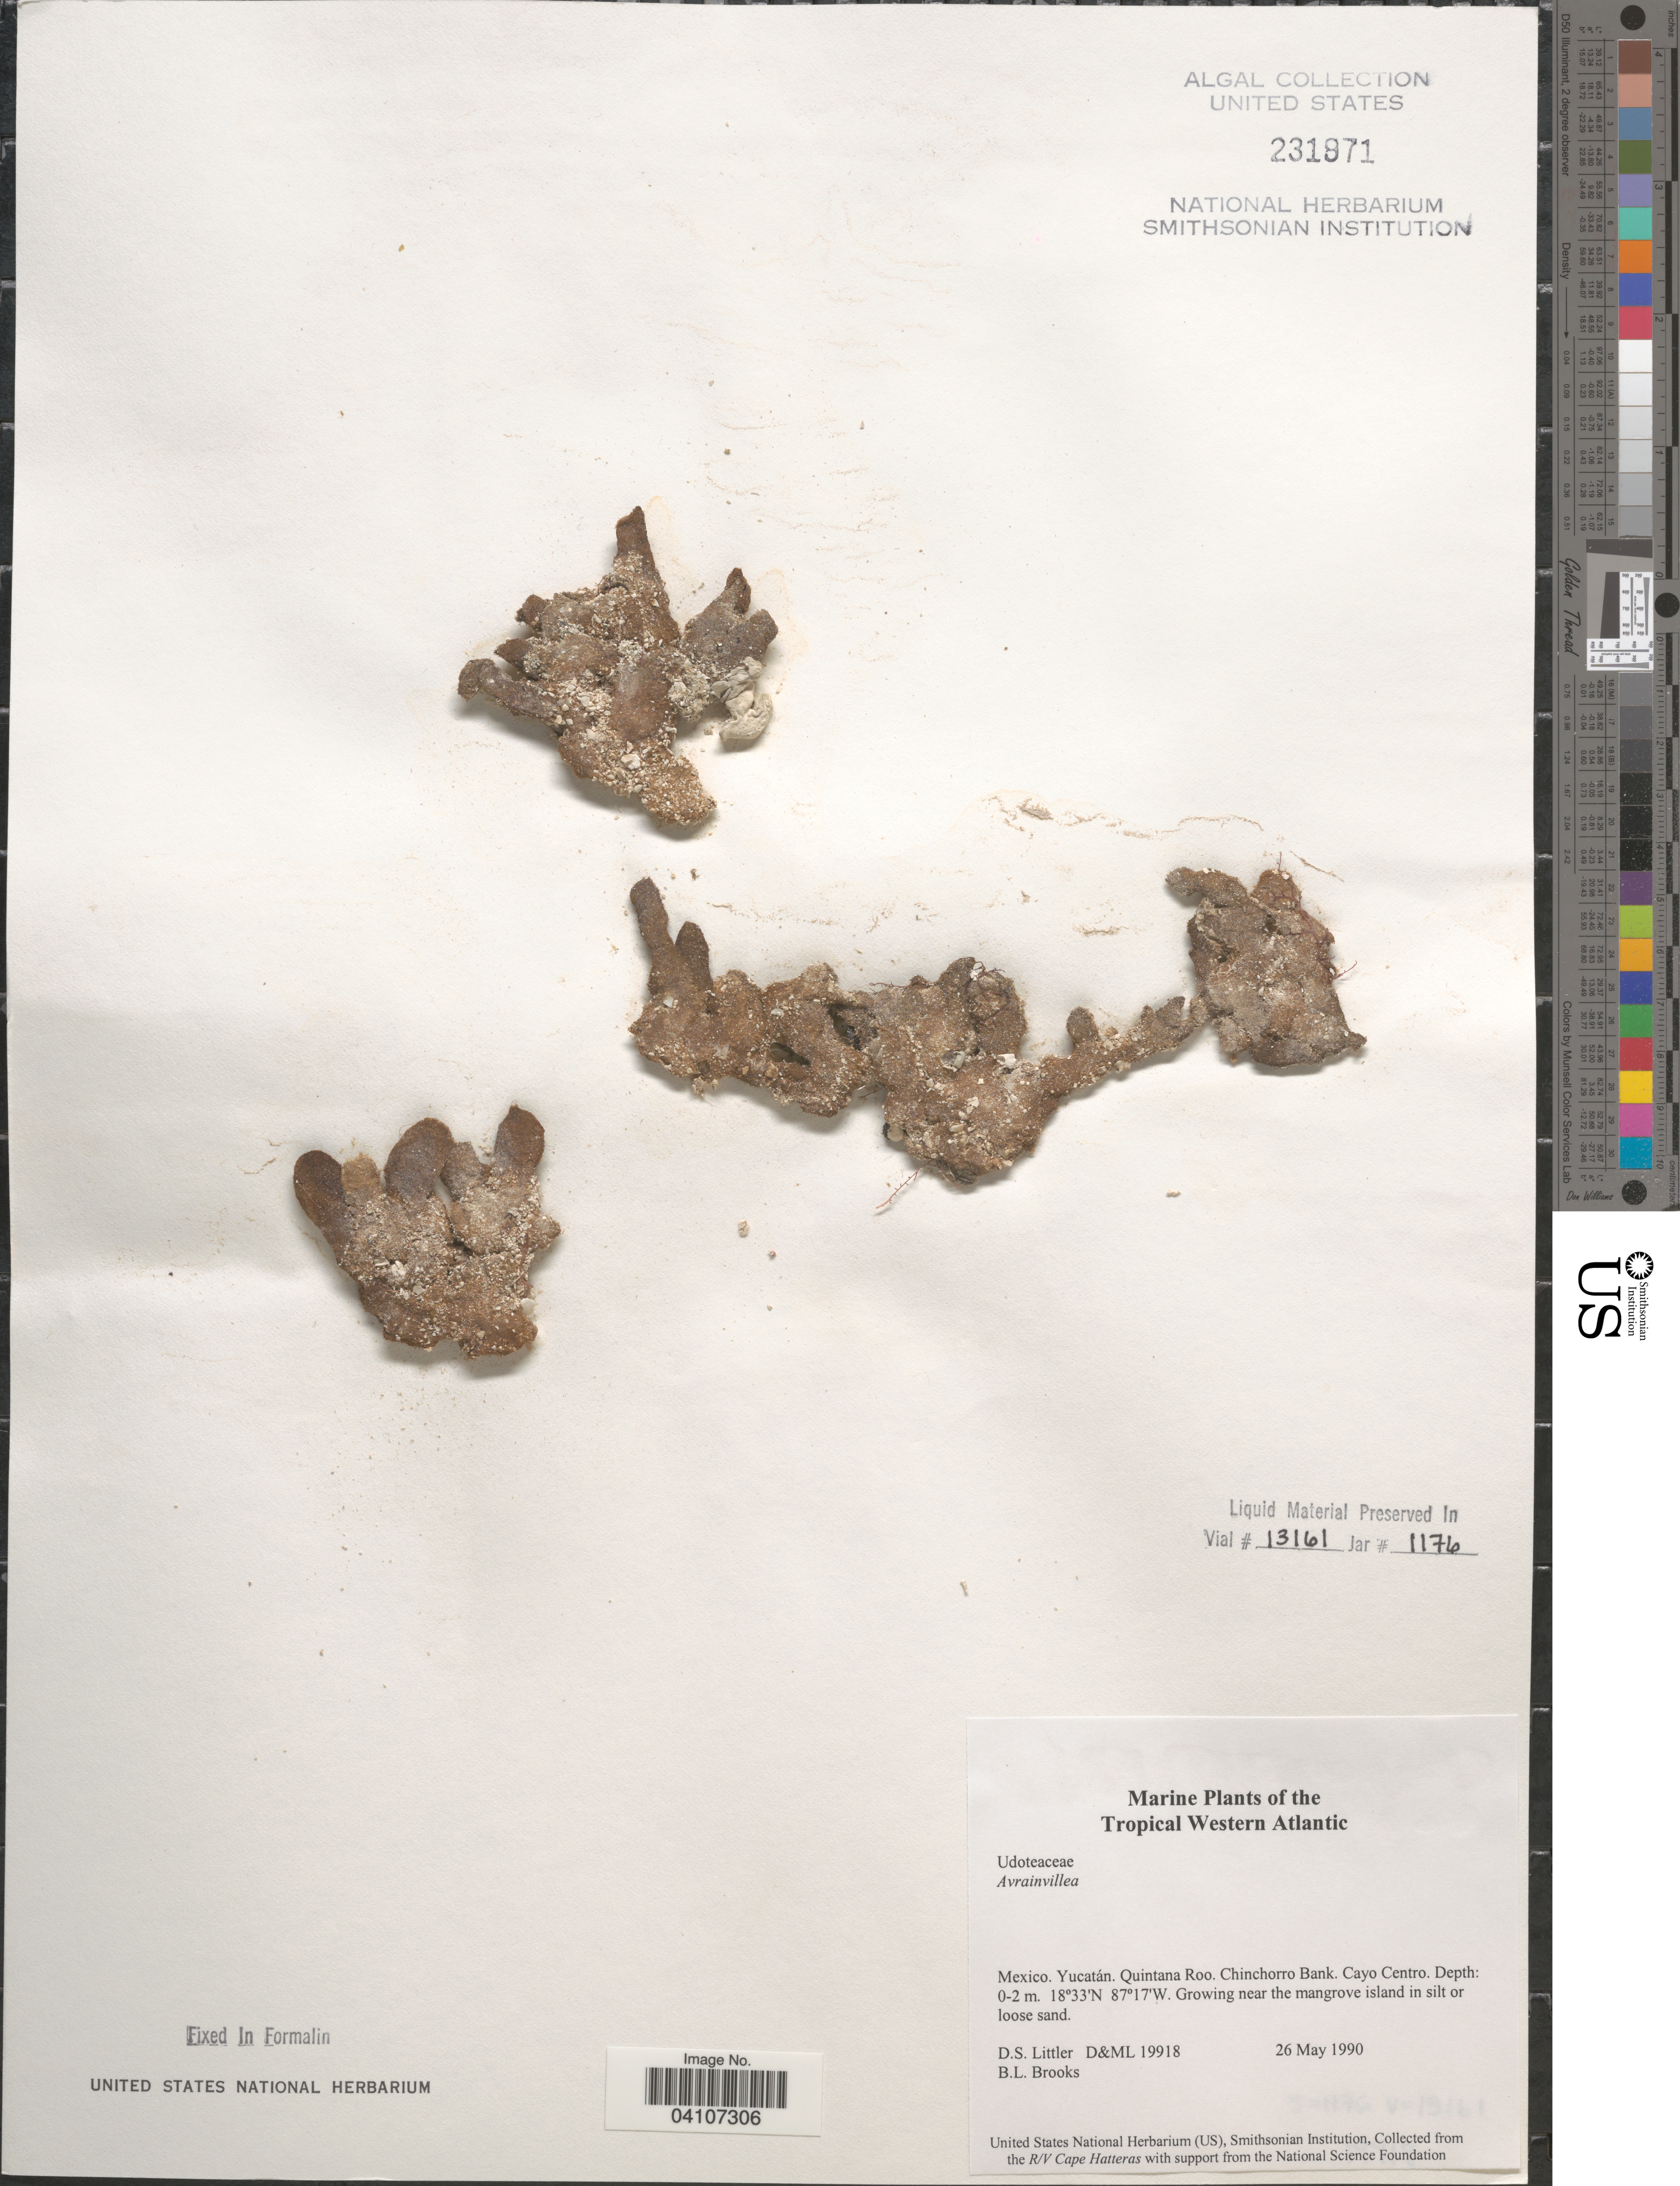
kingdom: Plantae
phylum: Chlorophyta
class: Ulvophyceae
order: Bryopsidales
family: Dichotomosiphonaceae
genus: Avrainvillea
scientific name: Avrainvillea sp.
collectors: D. S. Littler & B. Brooks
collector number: D&ML19918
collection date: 1990-05-26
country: Mexico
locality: Tropical Western Atlantic. Yucatán. Quintana Roo. Chinchorro Bank. Cayo Centro. Near the mangrove island.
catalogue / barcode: US 231971